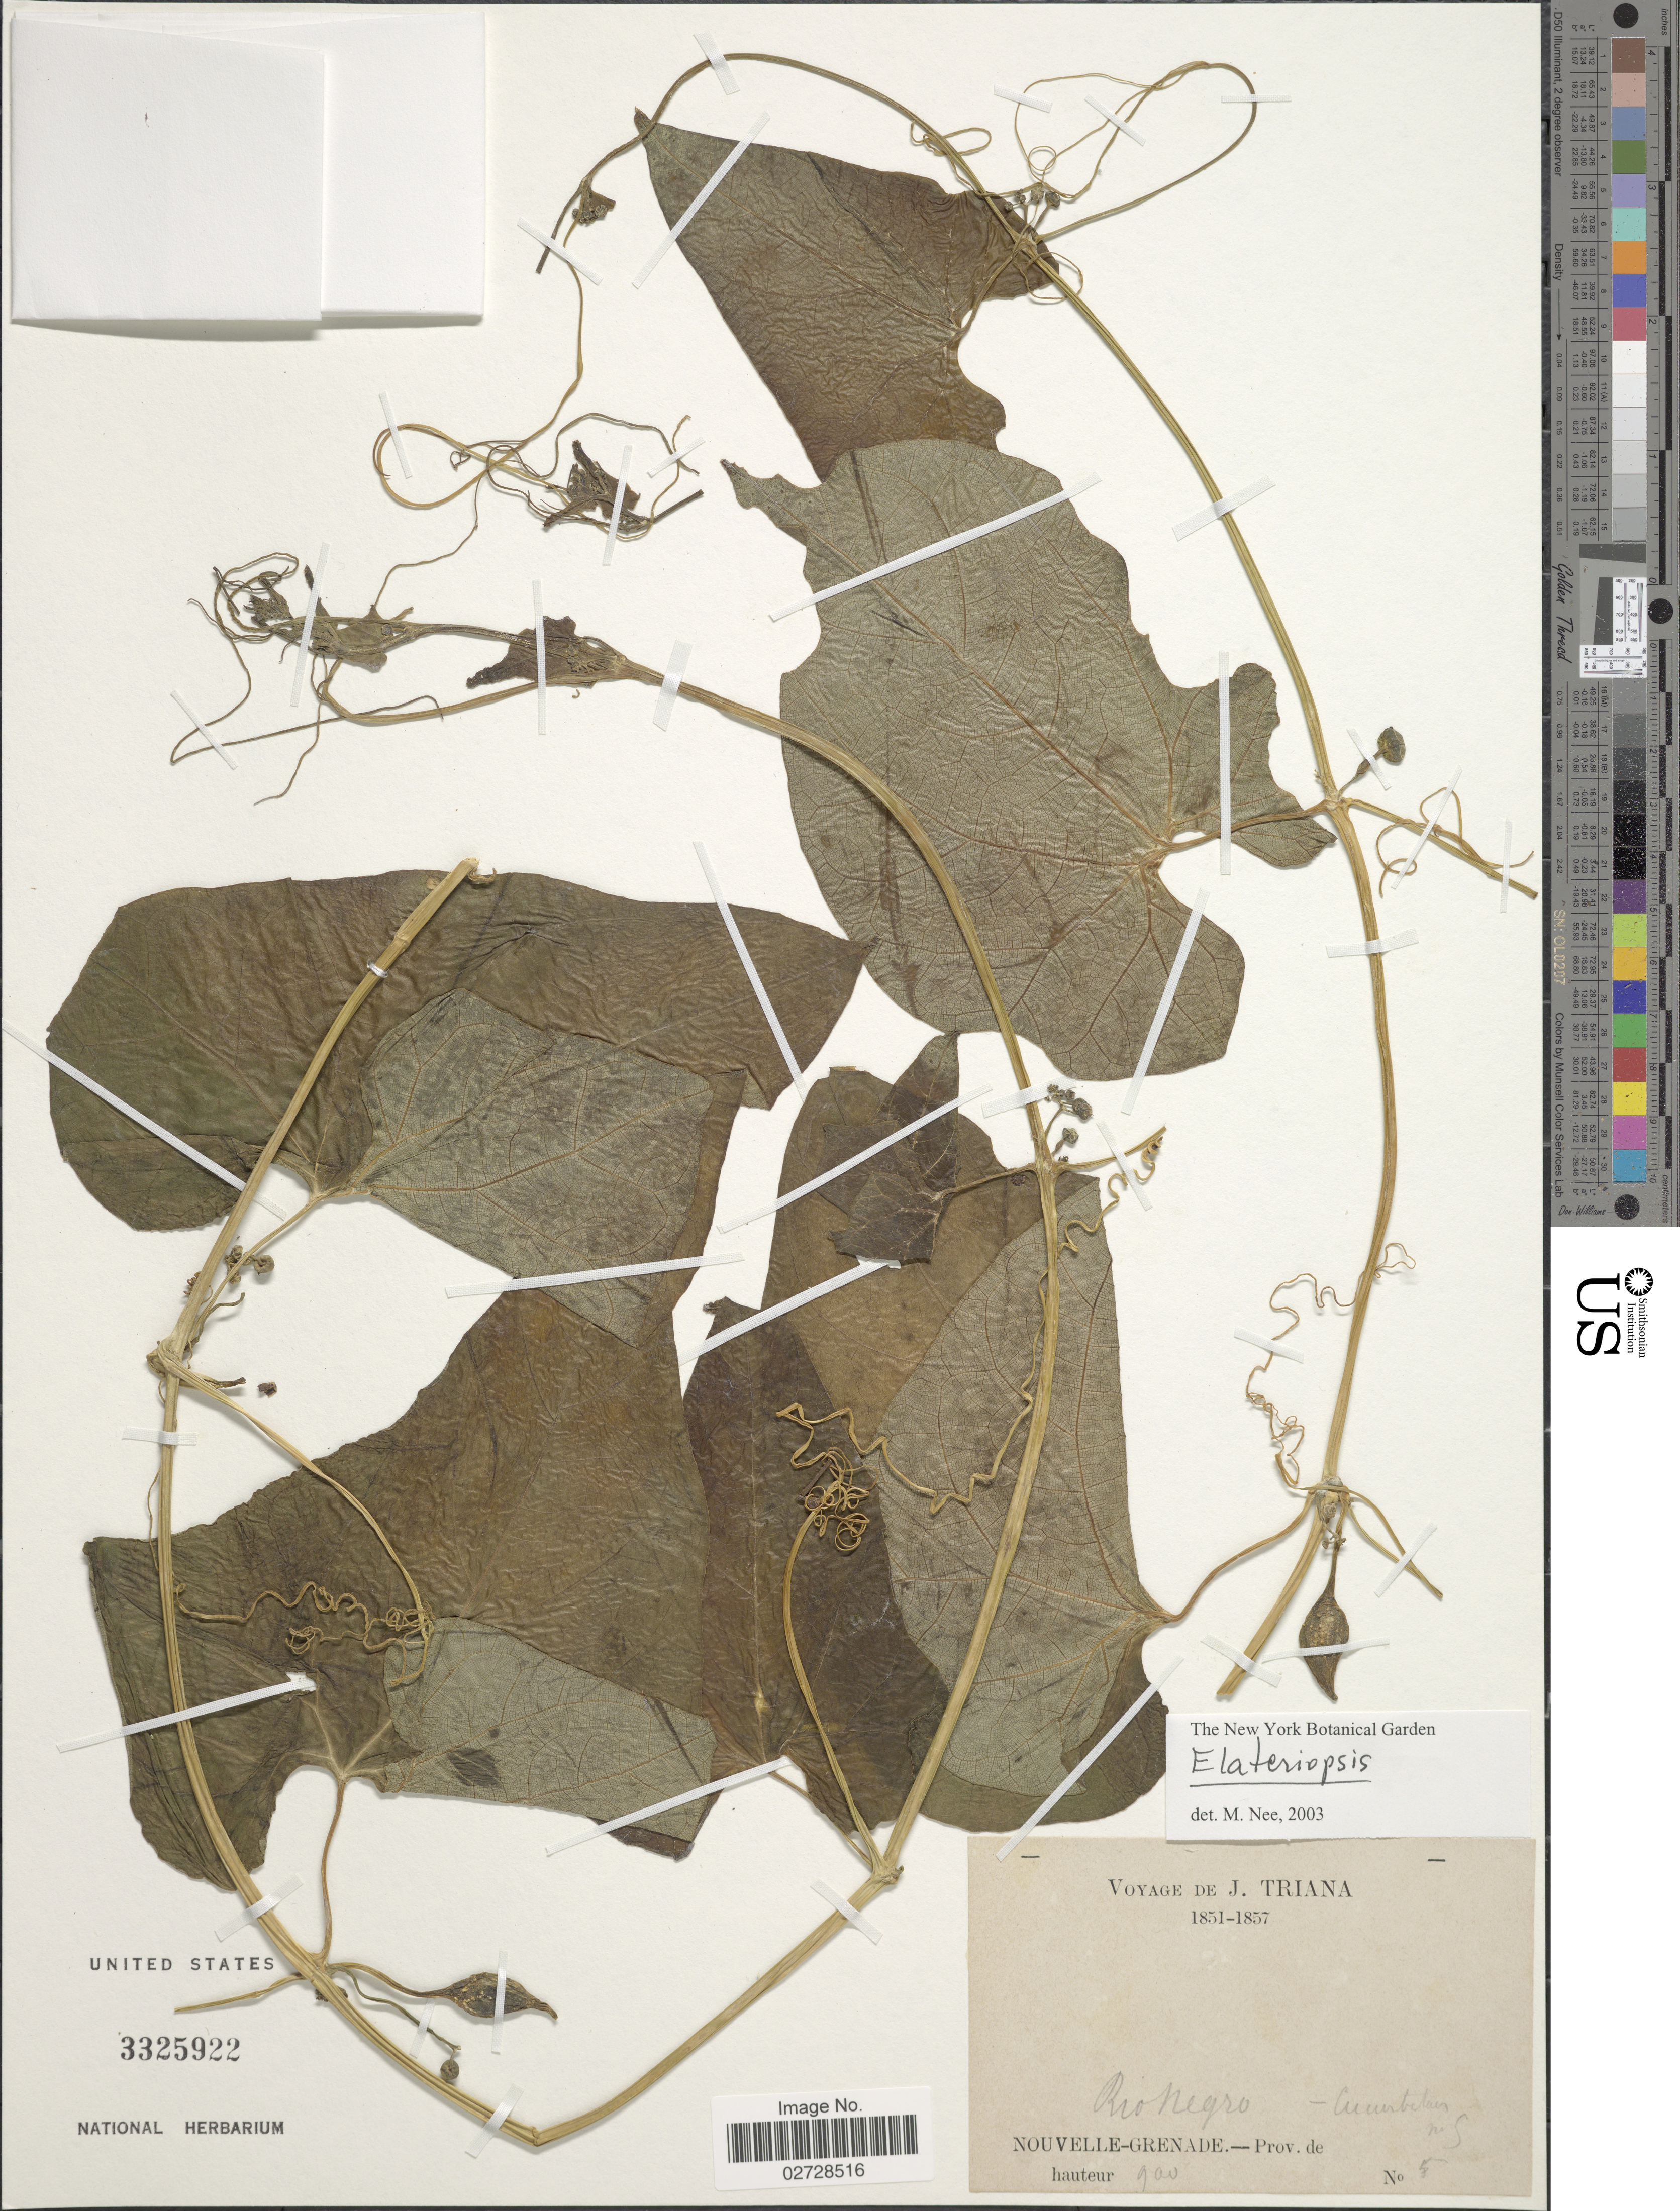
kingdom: Plantae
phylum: Tracheophyta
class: Magnoliopsida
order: Cucurbitales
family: Cucurbitaceae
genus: Hanburia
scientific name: Hanburia sp.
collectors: J. J. Triana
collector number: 5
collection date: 1851/1857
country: Colombia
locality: Rio Negro, Nouvelle-Grenade [Viceroyalty of New Granada]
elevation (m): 900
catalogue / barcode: US 3325922